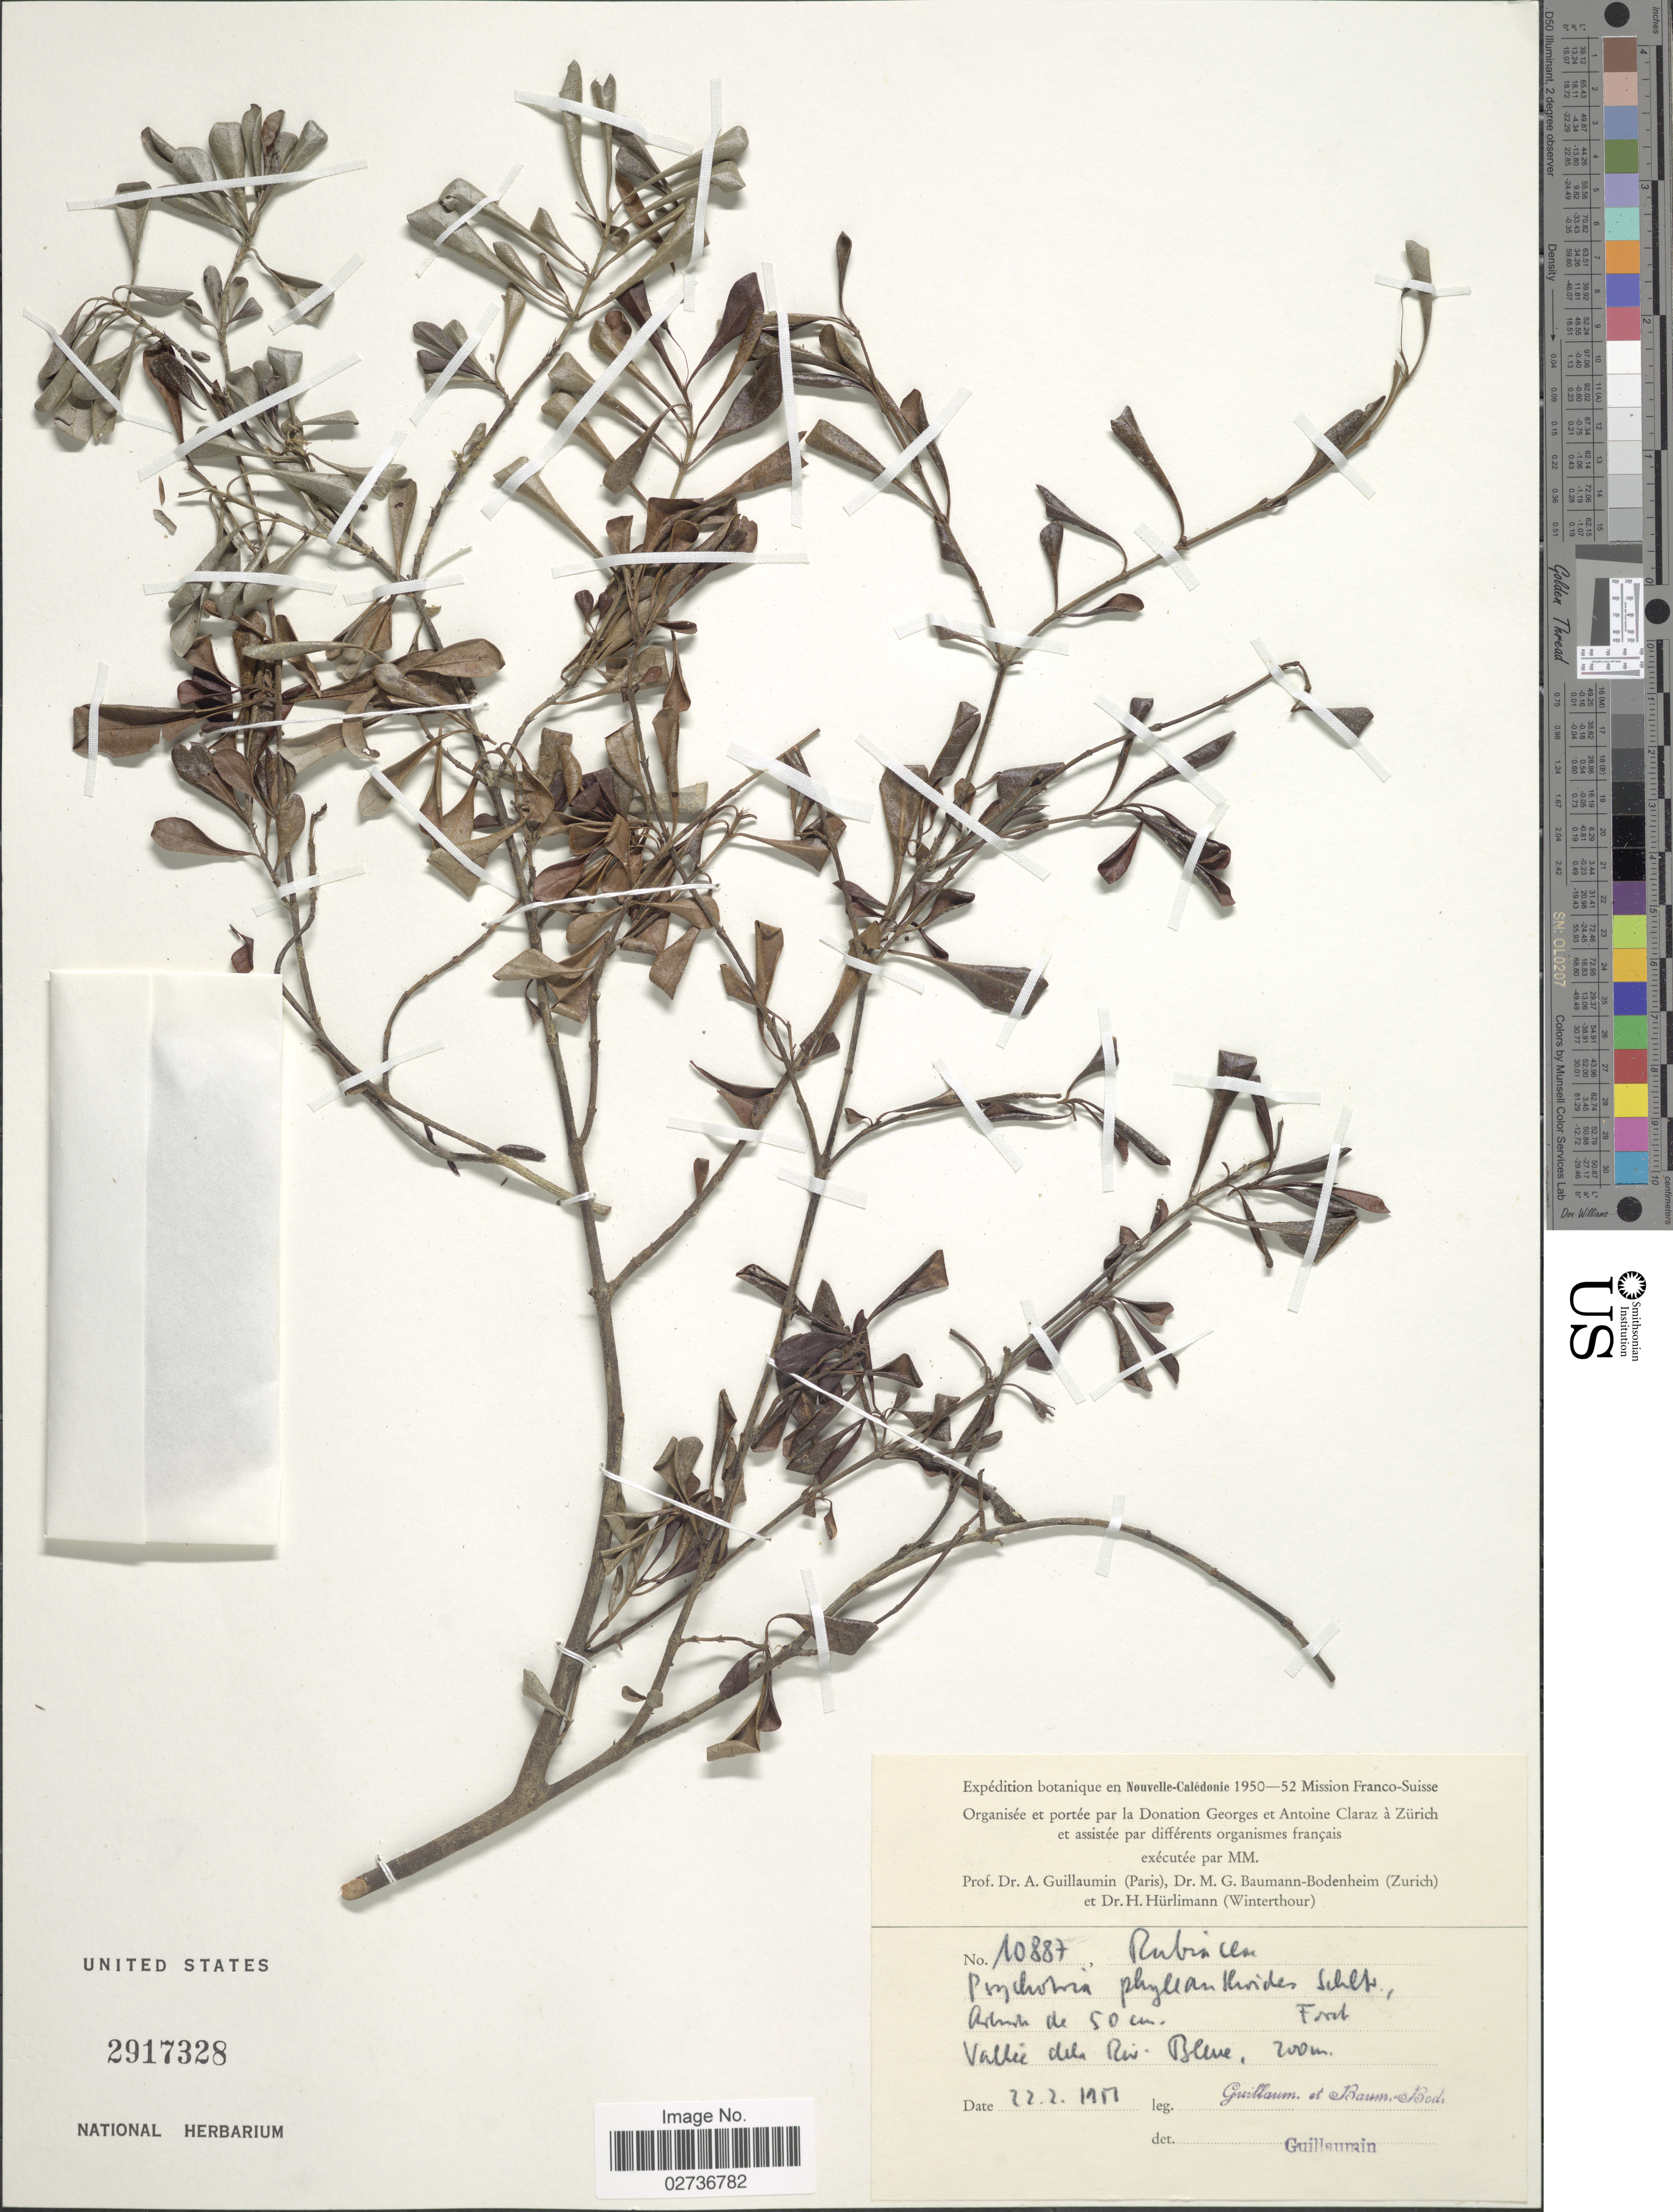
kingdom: Plantae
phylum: Tracheophyta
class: Magnoliopsida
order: Gentianales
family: Rubiaceae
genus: Psychotria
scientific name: Psychotria phyllanthoides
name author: Schltr. ex Guillaumin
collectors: A. Guillaumin & M. G. Baumann-Bodenheim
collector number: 10887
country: New Caledonia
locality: Valle dela Riv. Bleue.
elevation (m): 200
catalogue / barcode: US 2917328